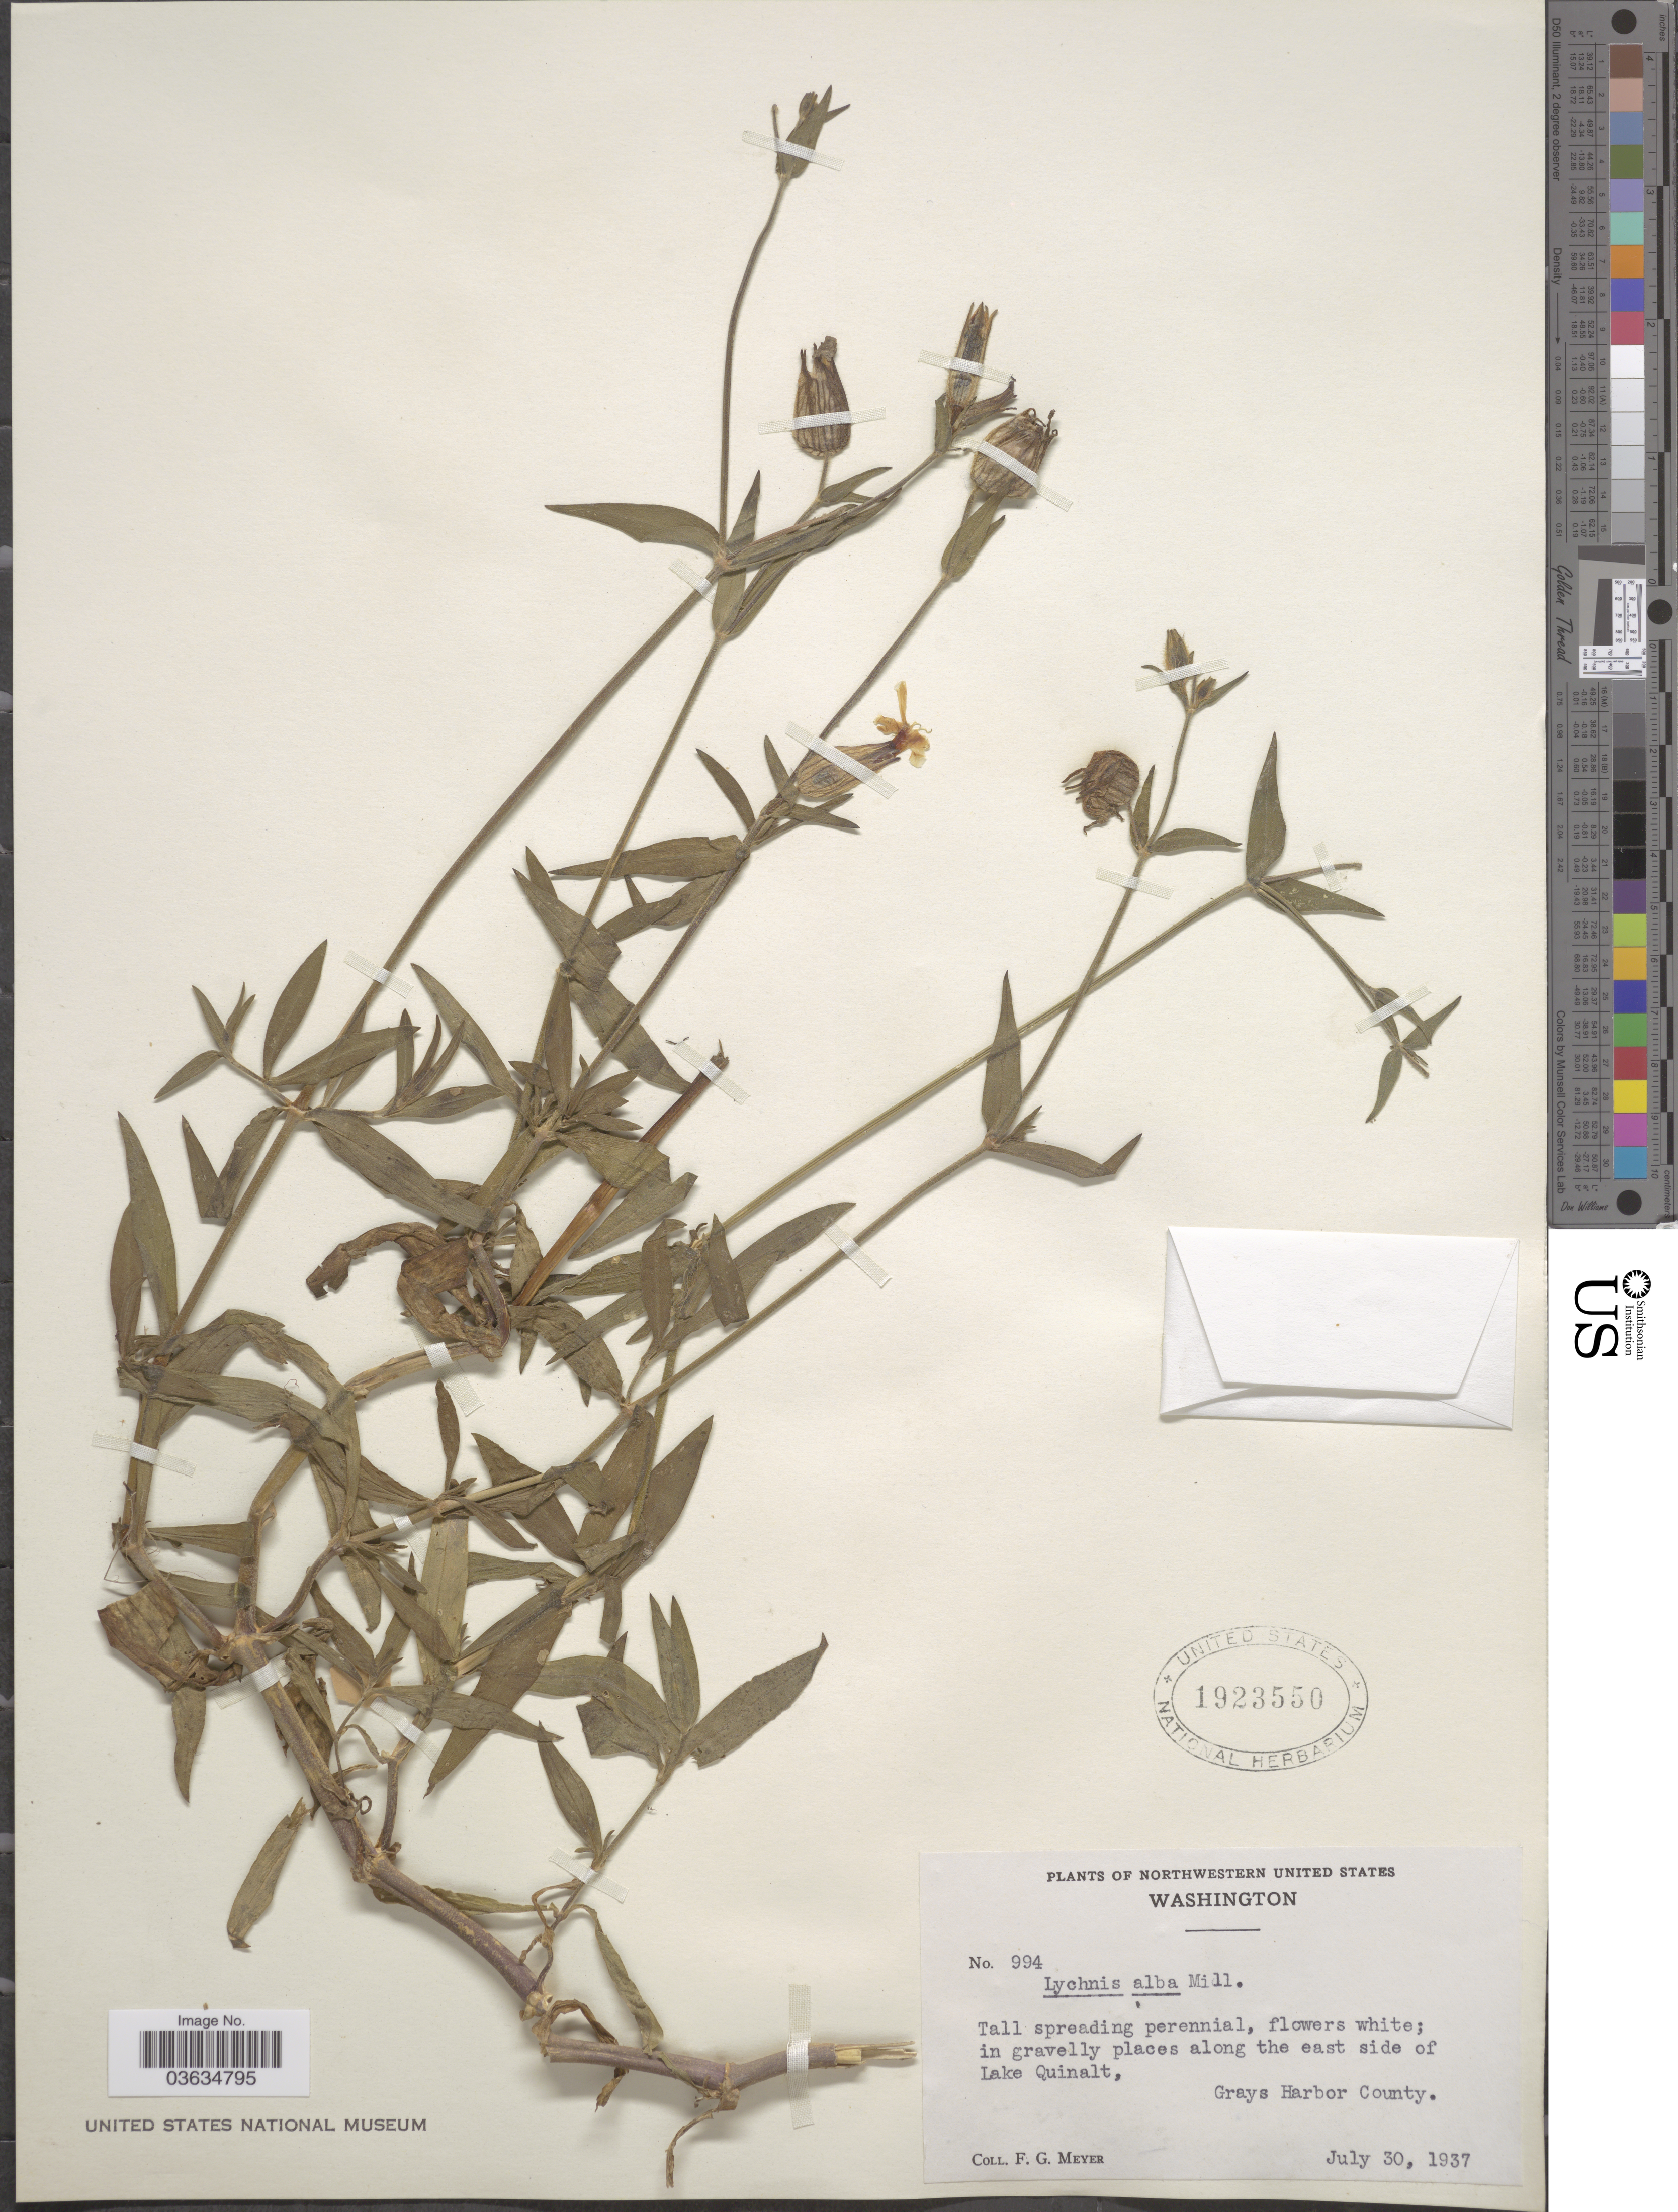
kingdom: Plantae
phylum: Tracheophyta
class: Magnoliopsida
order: Caryophyllales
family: Caryophyllaceae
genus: Silene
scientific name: Silene latifolia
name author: Poir.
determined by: Strong, Mark T., (BOT), Smithsonian Institution - National Museum of Natural History (UNITED STATES)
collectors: F. G. Meyer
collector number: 994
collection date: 1937-07-30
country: United States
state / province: Washington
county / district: Grays Harbor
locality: In gravelly places along the east side of Lake Quinalt, Grays Harbor County.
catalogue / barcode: US 1923550